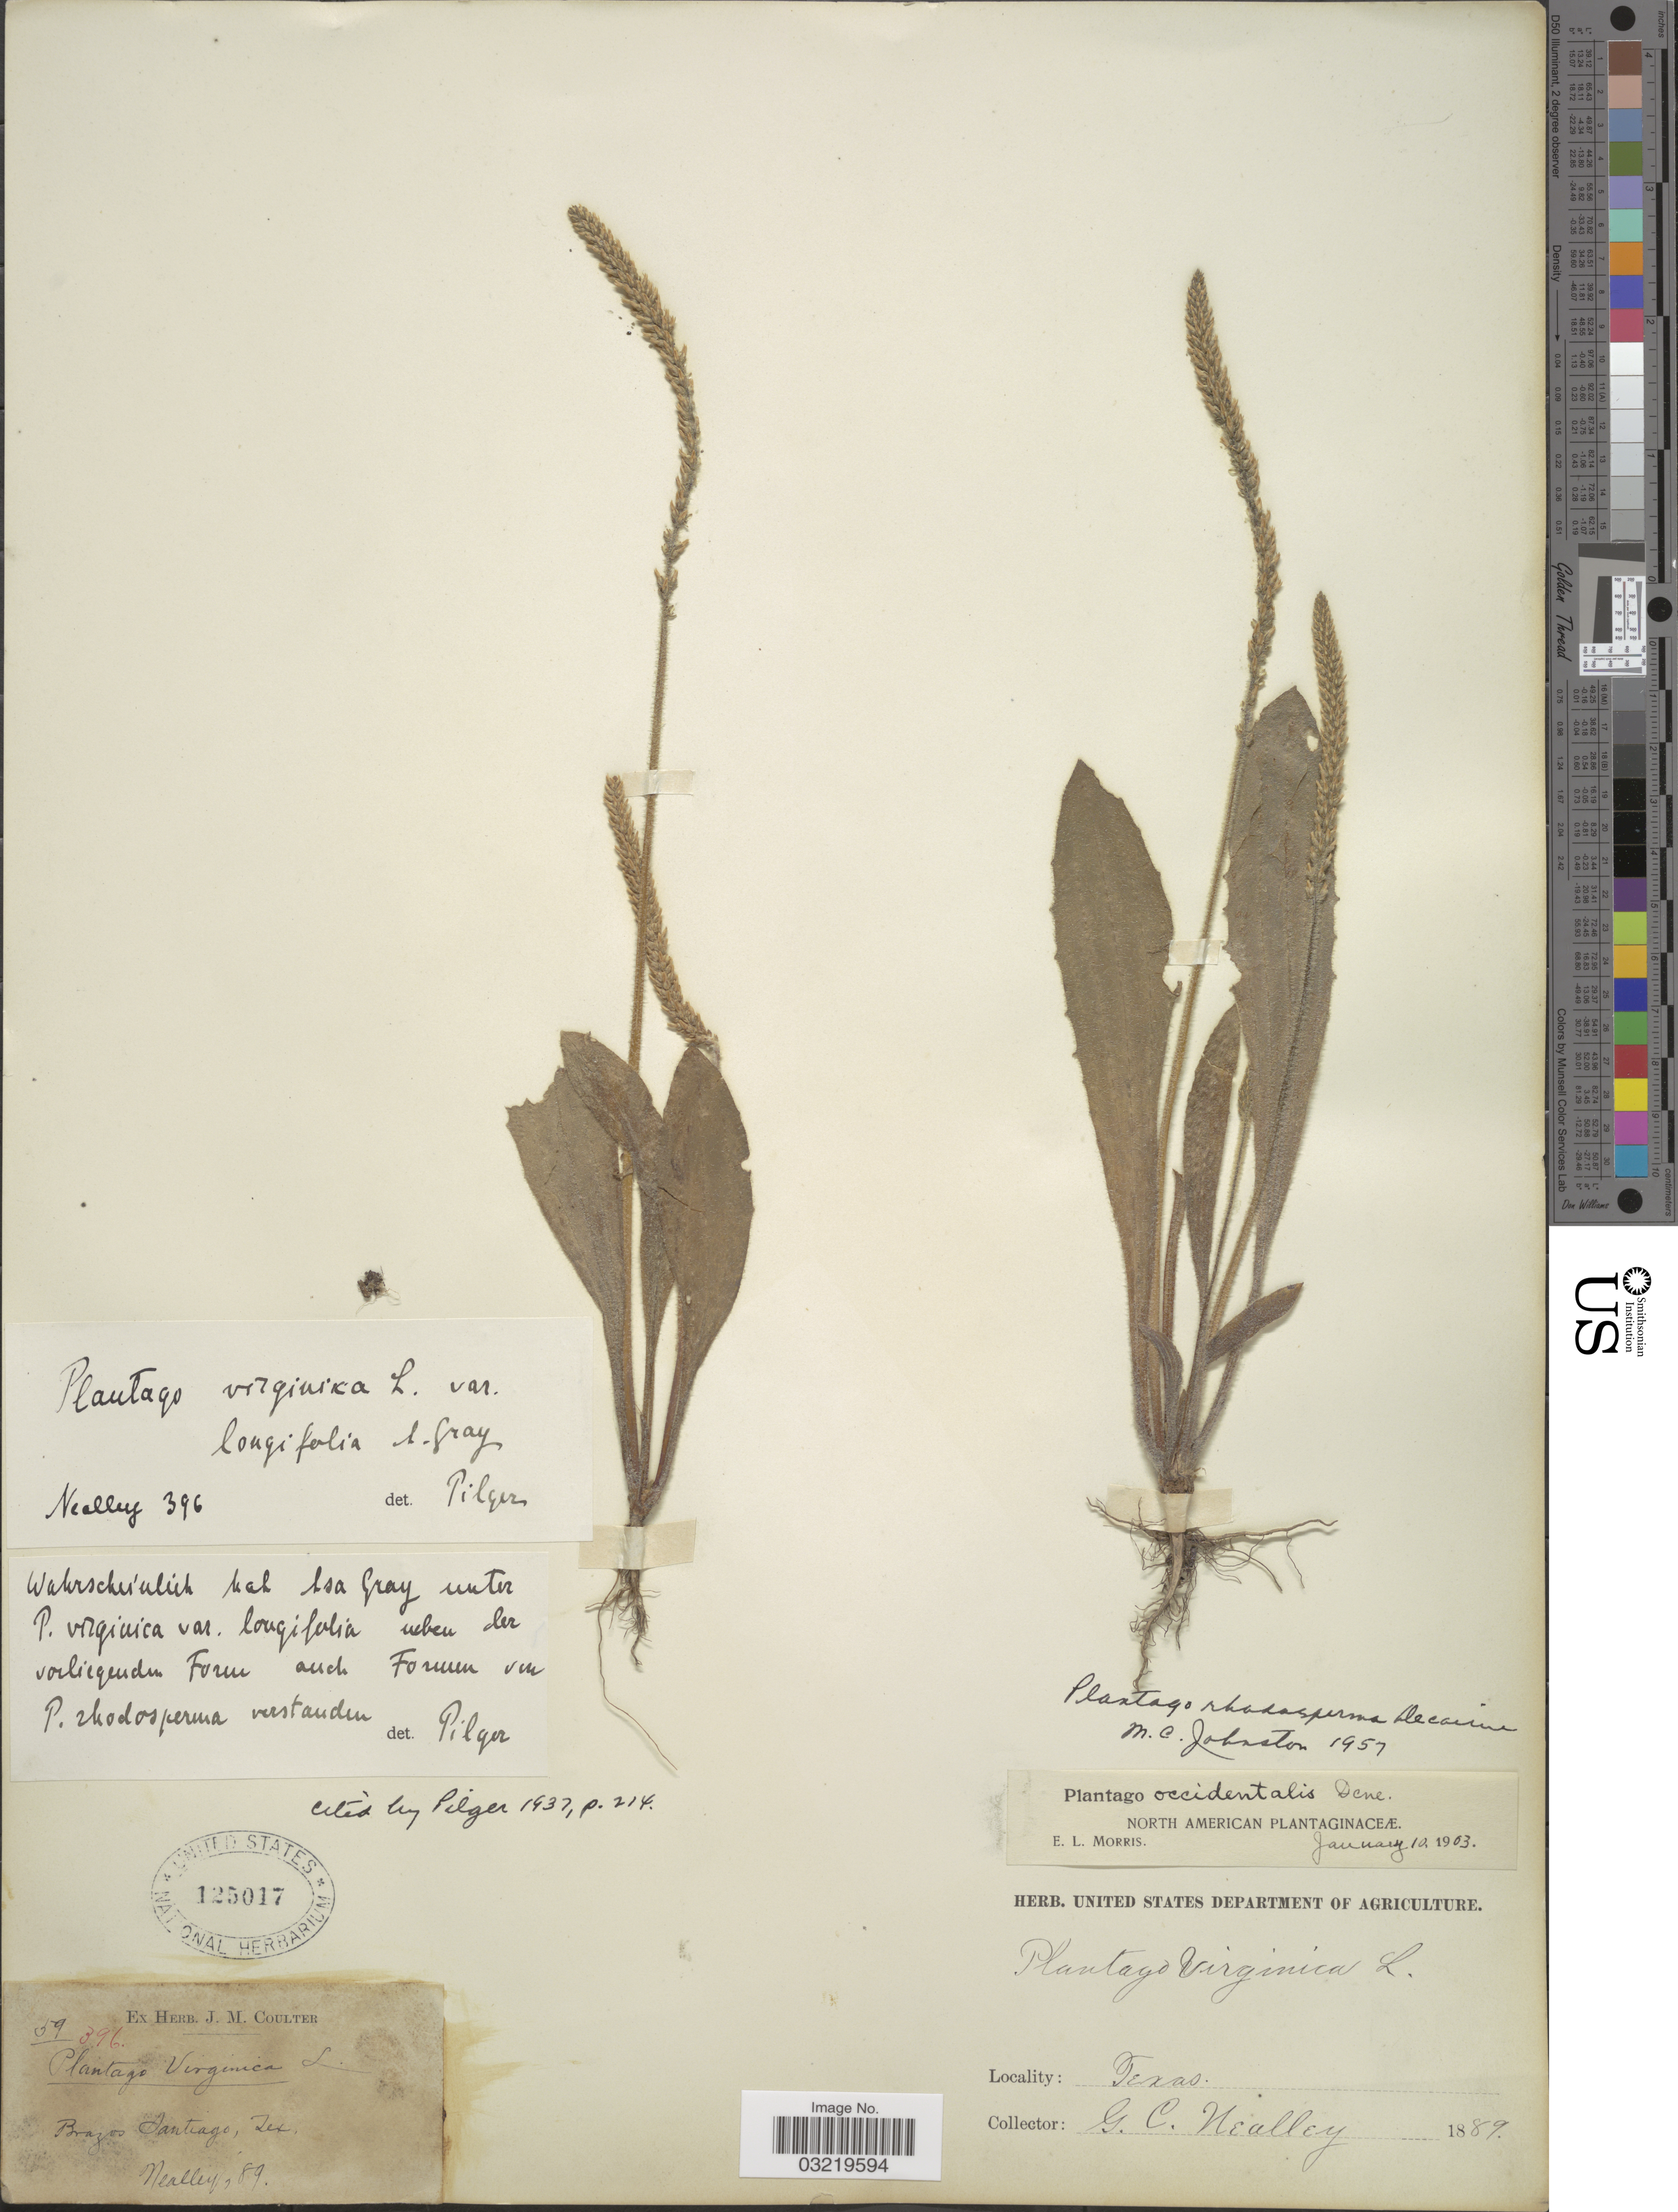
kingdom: Plantae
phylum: Tracheophyta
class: Magnoliopsida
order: Lamiales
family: Plantaginaceae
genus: Plantago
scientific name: Plantago rhodosperma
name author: Decne.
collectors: G. C. Nealley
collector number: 59/396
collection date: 1889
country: United States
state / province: Texas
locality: Brazos Santiago.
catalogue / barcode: US 125017